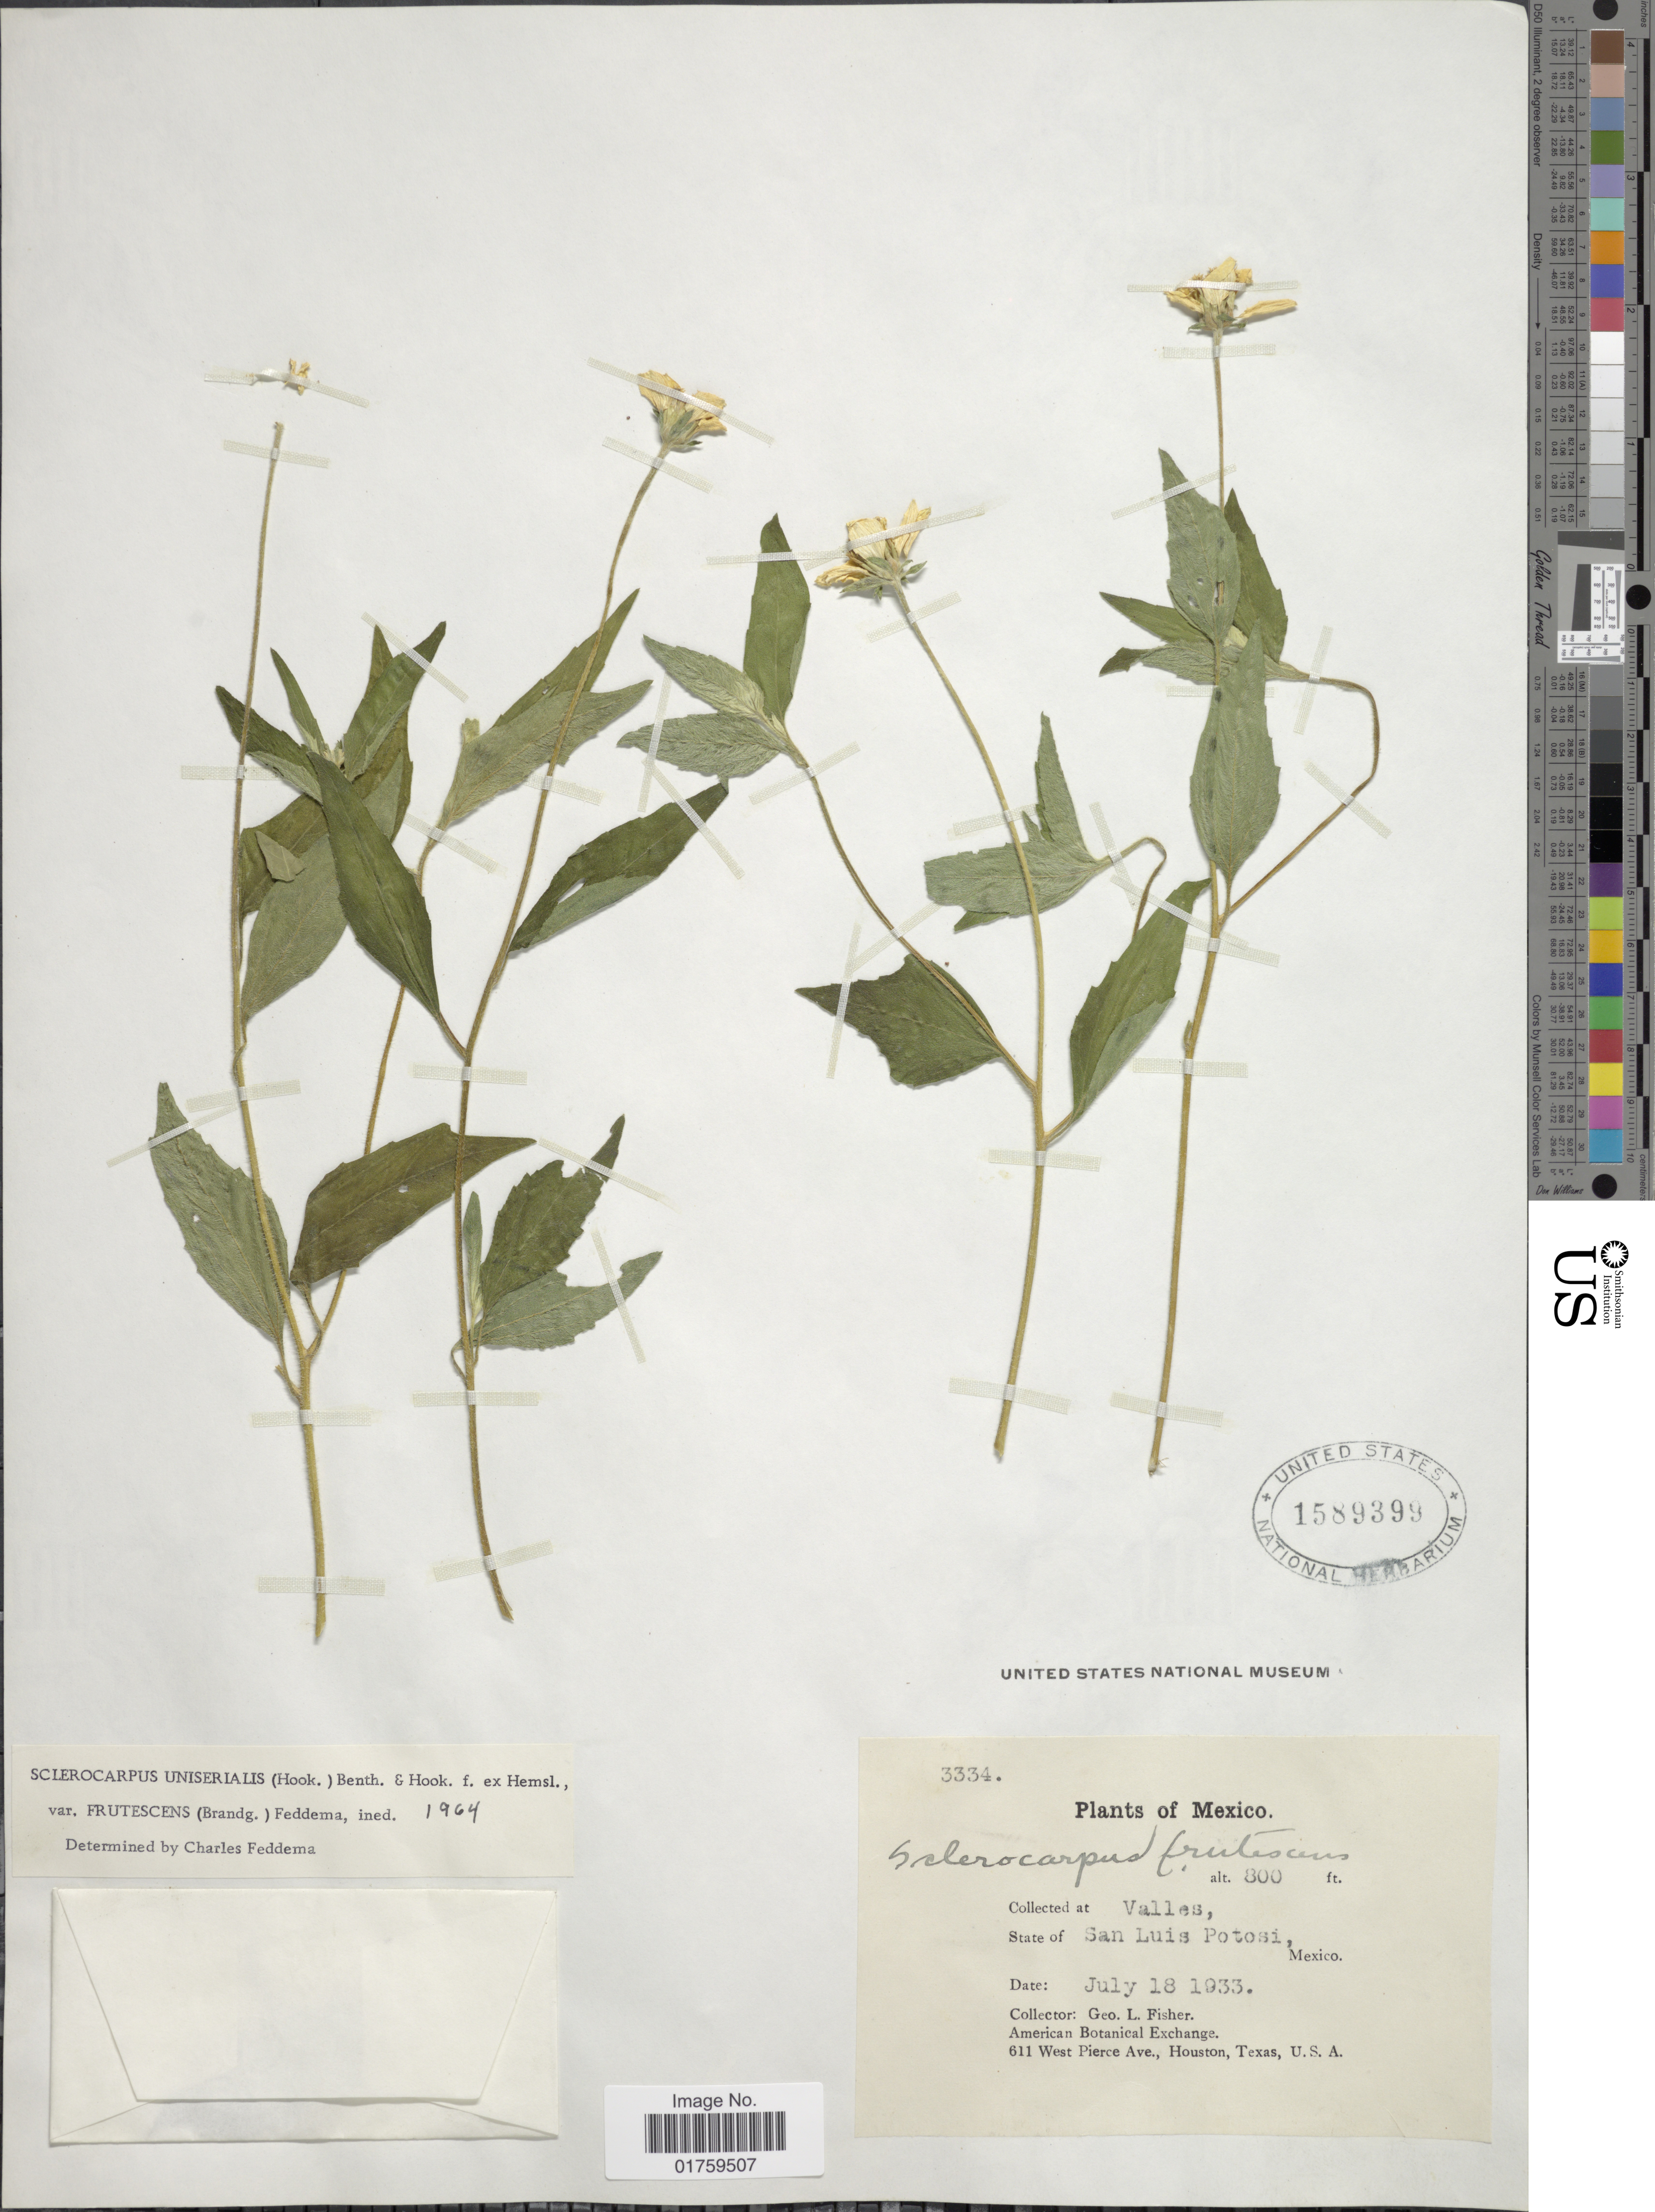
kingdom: Plantae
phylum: Tracheophyta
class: Magnoliopsida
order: Asterales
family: Asteraceae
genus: Sclerocarpus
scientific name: Sclerocarpus uniserialis var. frutescens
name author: (Brandegee) Feddema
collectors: G. L. Fisher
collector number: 3334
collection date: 1933-07-18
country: Mexico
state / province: San Luis Potosí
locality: Valles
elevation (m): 244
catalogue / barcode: US 1589399